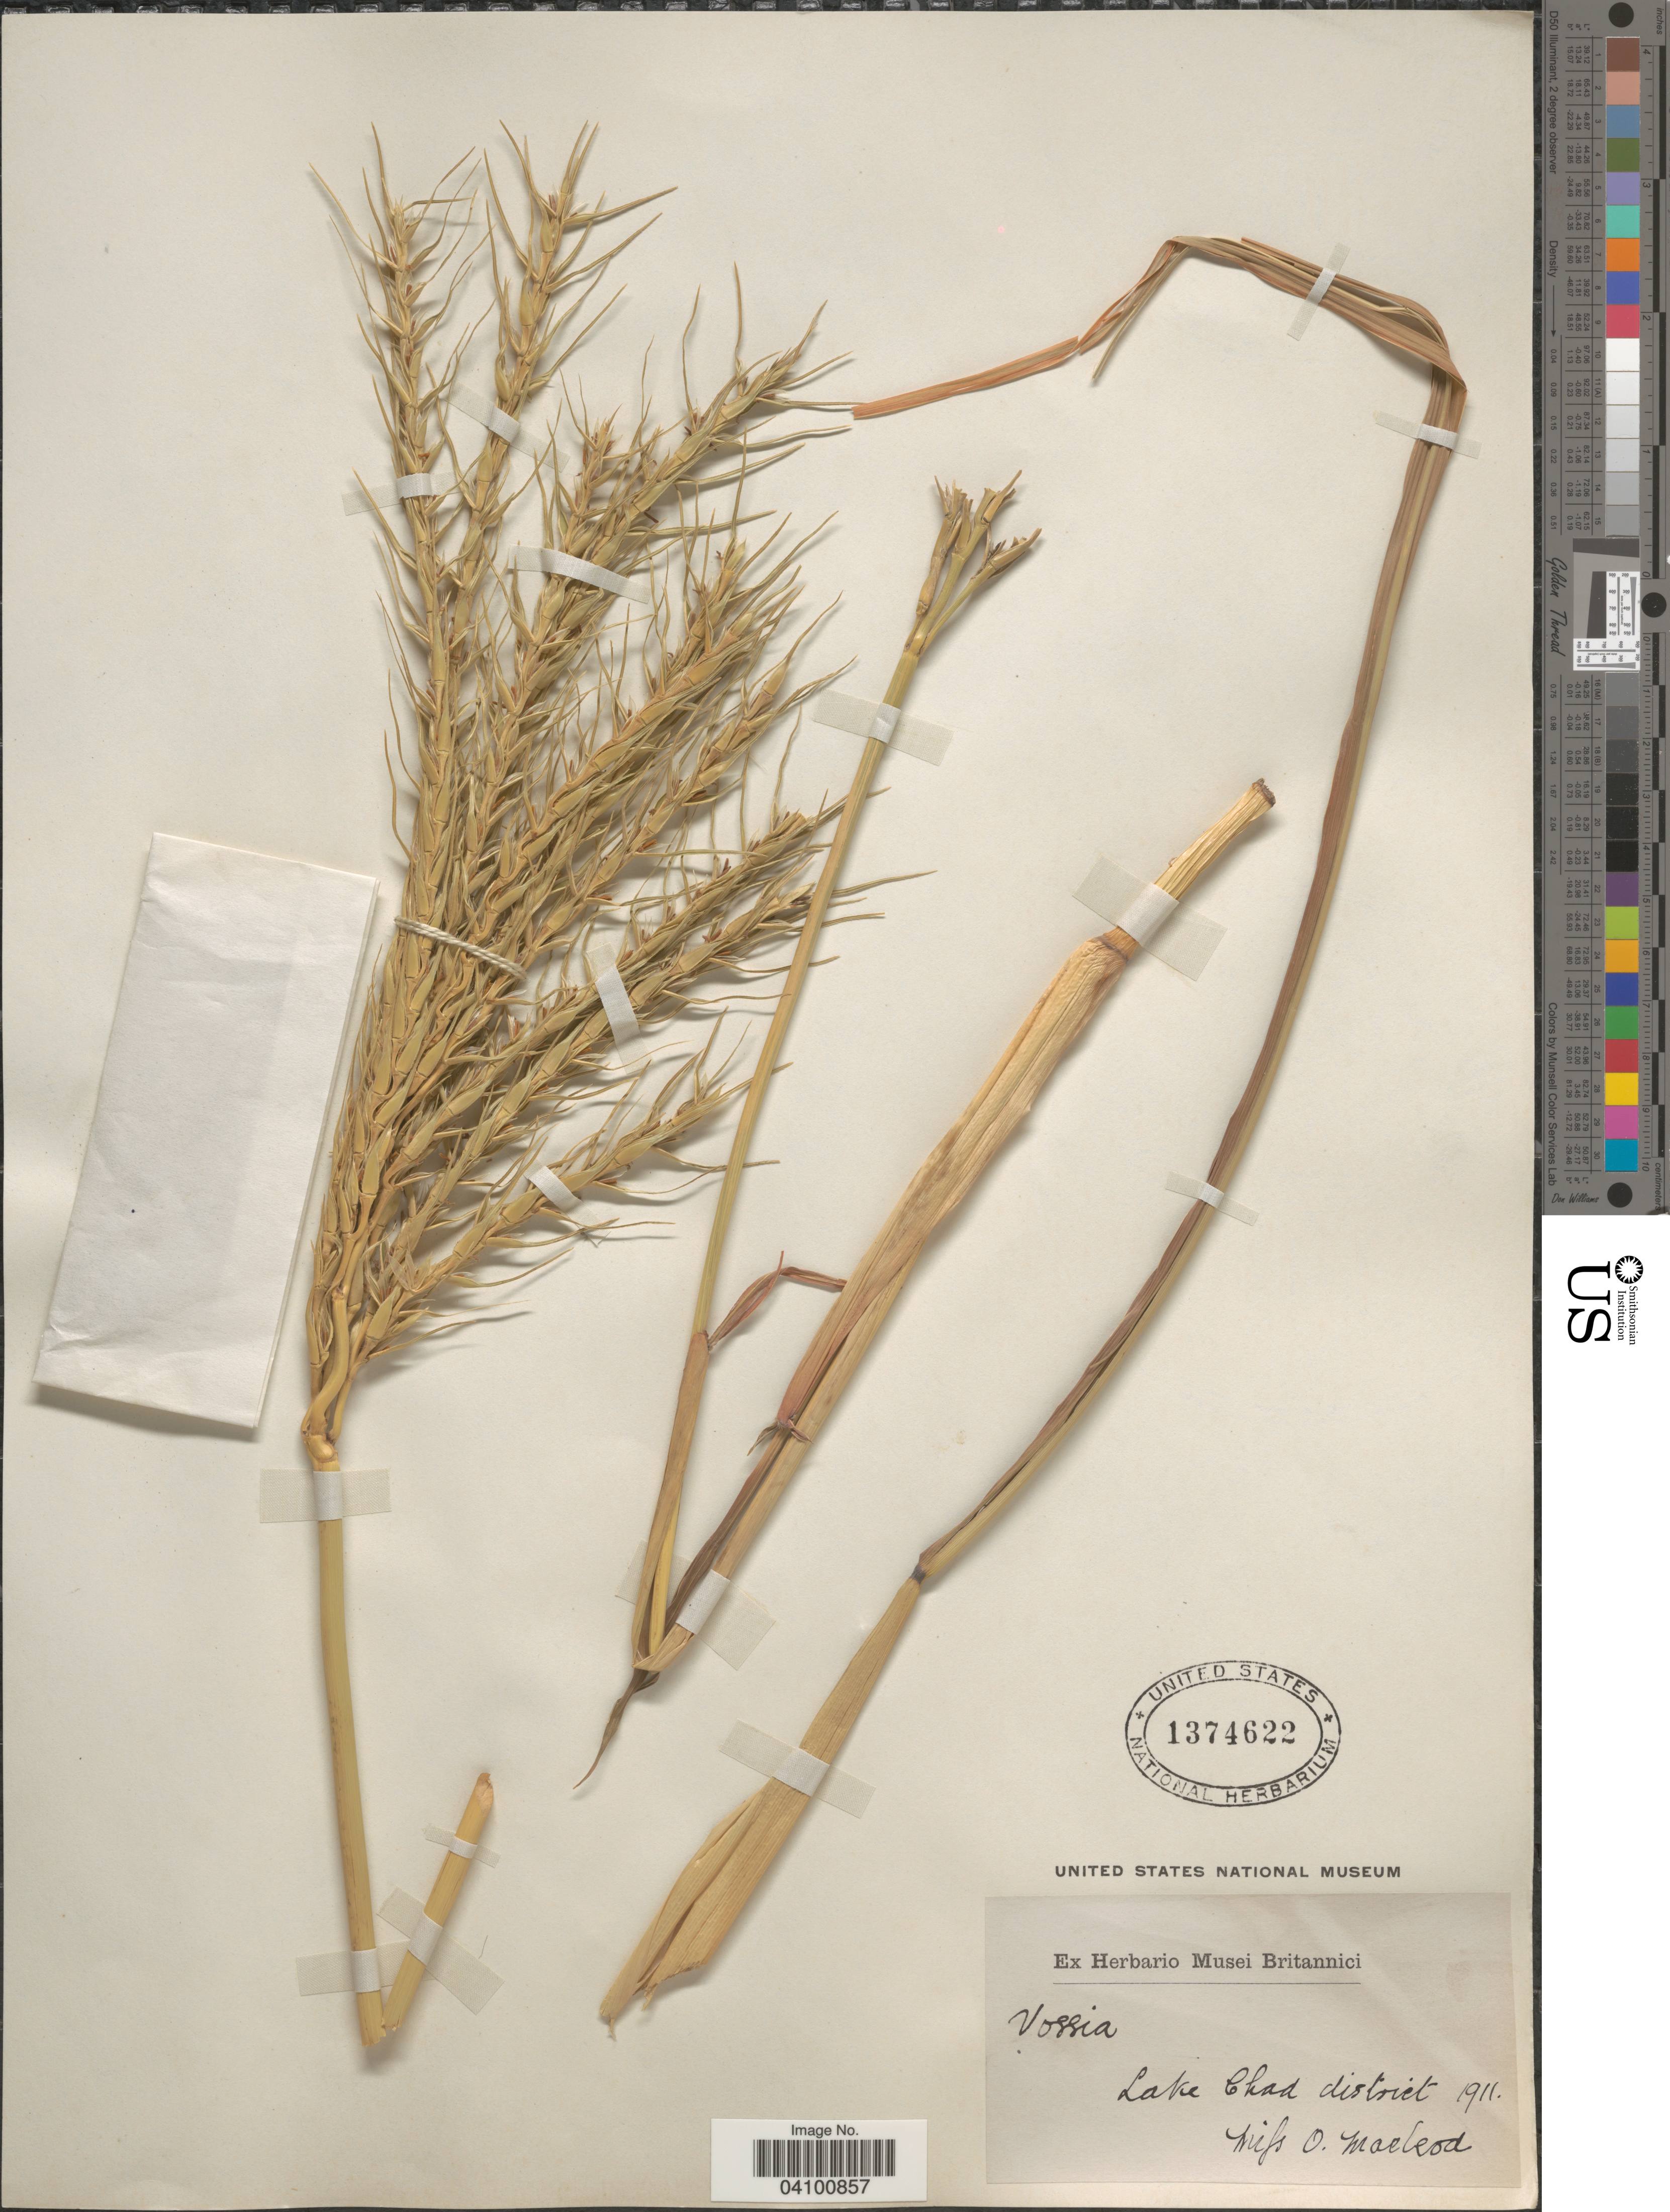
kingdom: Plantae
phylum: Tracheophyta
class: Liliopsida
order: Poales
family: Poaceae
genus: Vossia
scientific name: Vossia cuspidata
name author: Baill.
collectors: O. Macleod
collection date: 1911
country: Chad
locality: Lake Chad district.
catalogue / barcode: US 1374622